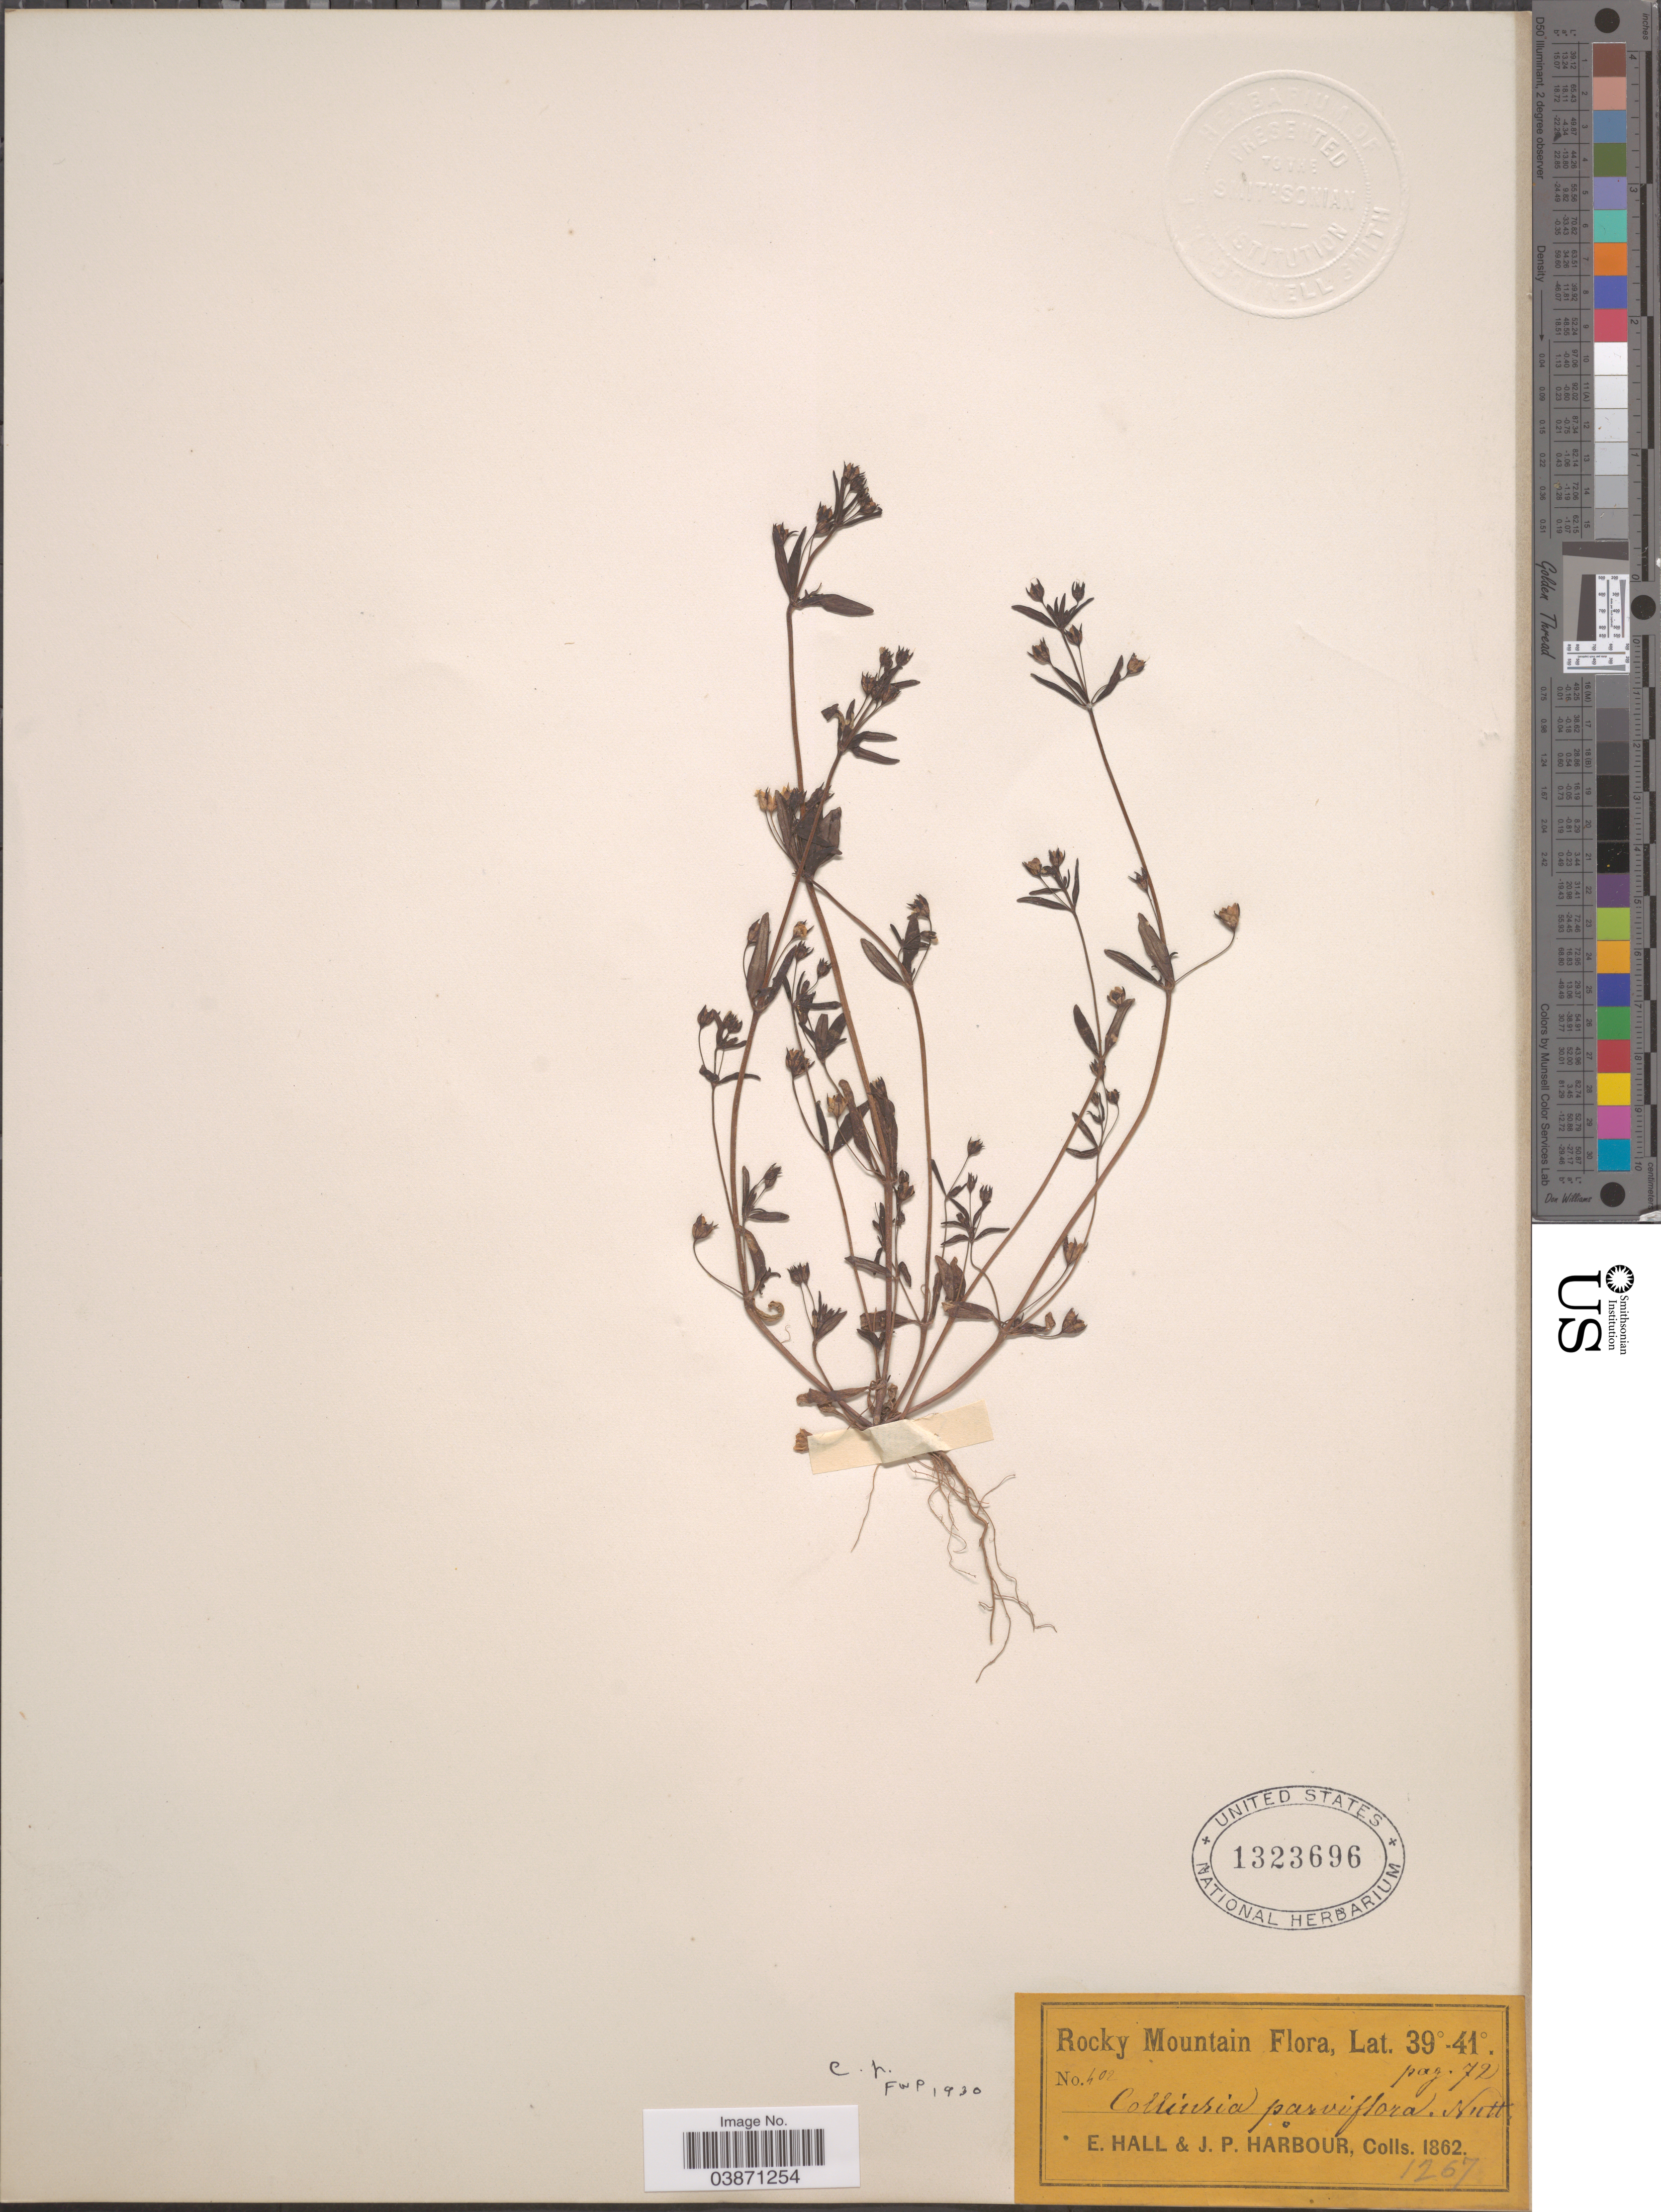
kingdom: Plantae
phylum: Tracheophyta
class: Magnoliopsida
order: Lamiales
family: Plantaginaceae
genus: Collinsia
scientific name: Collinsia parviflora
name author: Douglas ex Lindl.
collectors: E. Hall & J. Harbour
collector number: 402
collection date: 1862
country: United States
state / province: Colorado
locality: Rocky Mountain.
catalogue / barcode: US 1323696